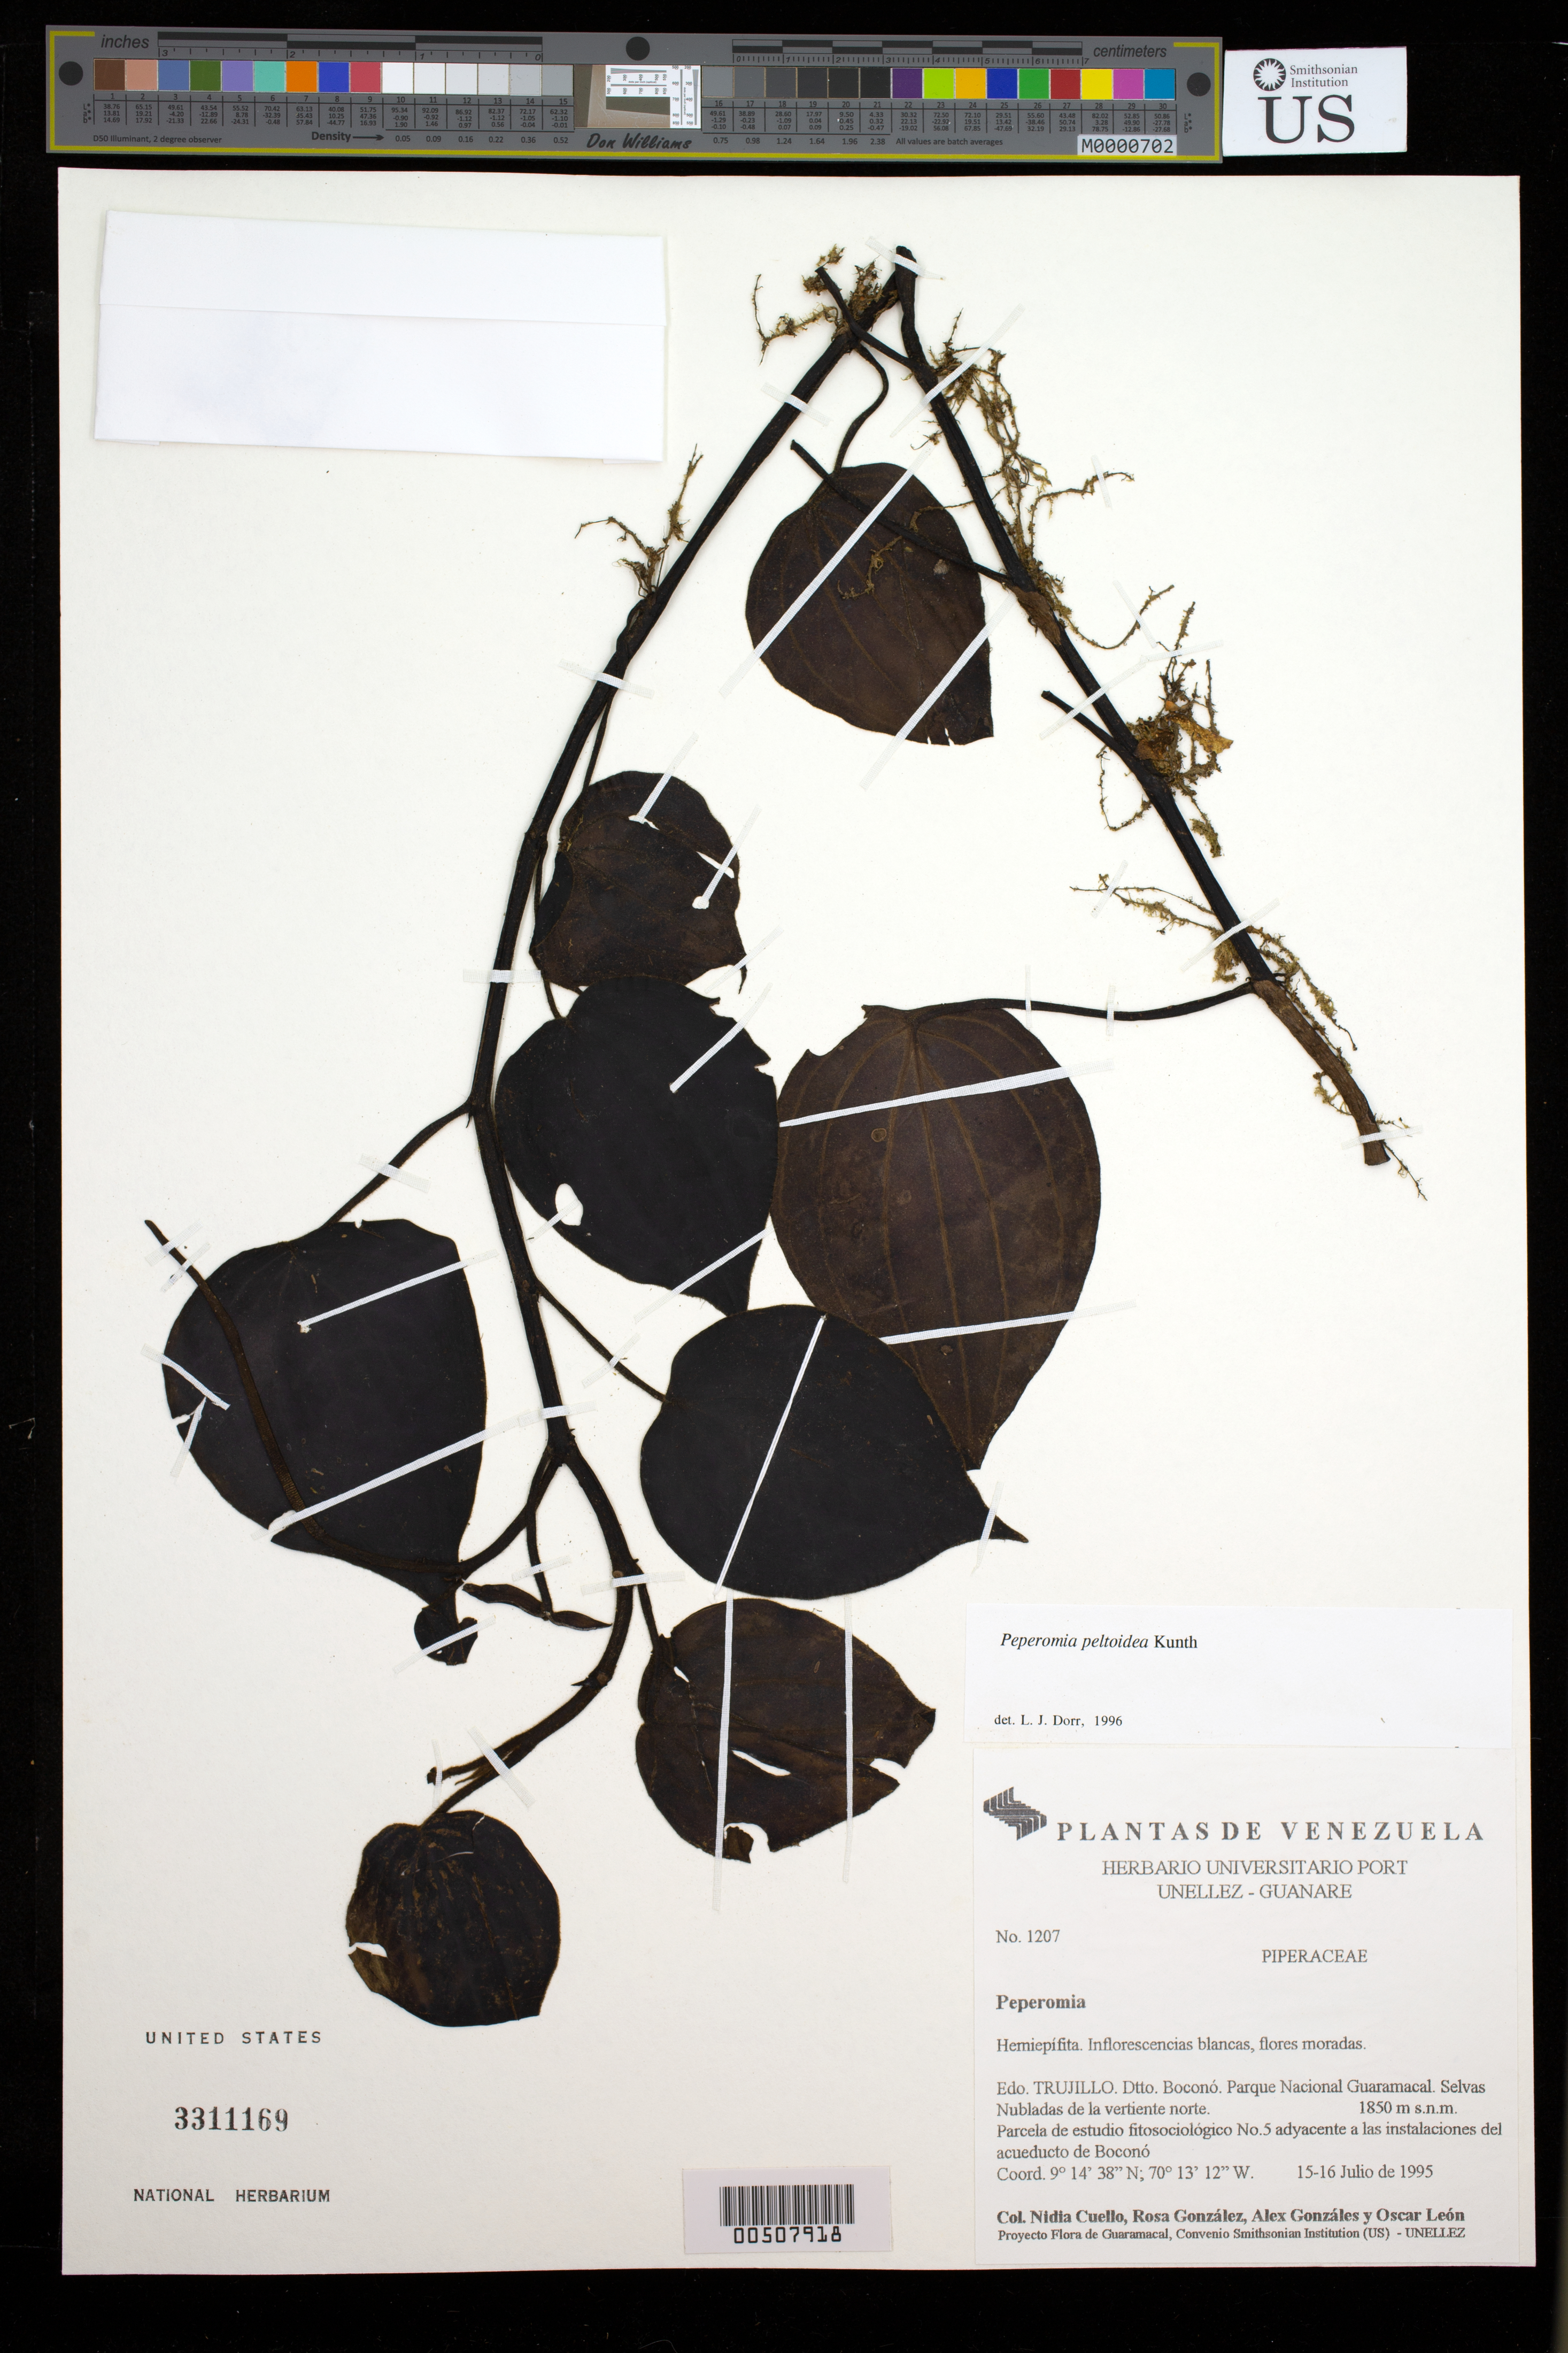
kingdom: Plantae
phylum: Tracheophyta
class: Magnoliopsida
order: Piperales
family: Piperaceae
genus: Peperomia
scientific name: Peperomia peltoidea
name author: Kunth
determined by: Dorr, L. J., (BOT), Smithsonian Institution - National Museum of Natural History (UNITED STATES)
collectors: N. L. Cuello, R. González, A. Gonzáles & O. León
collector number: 1207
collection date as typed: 15 Jul 1995 to 16 Jul 1995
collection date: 1995-07-15/1995-07-16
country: Venezuela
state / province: Trujillo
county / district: Boconó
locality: Parque Nacional Guaramacal. Vertiente N. Adyacente a las instalaciones del acueducto de Boconó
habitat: Selvas Nubladas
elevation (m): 1850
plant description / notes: HUA, PORT, US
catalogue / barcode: US 3311169